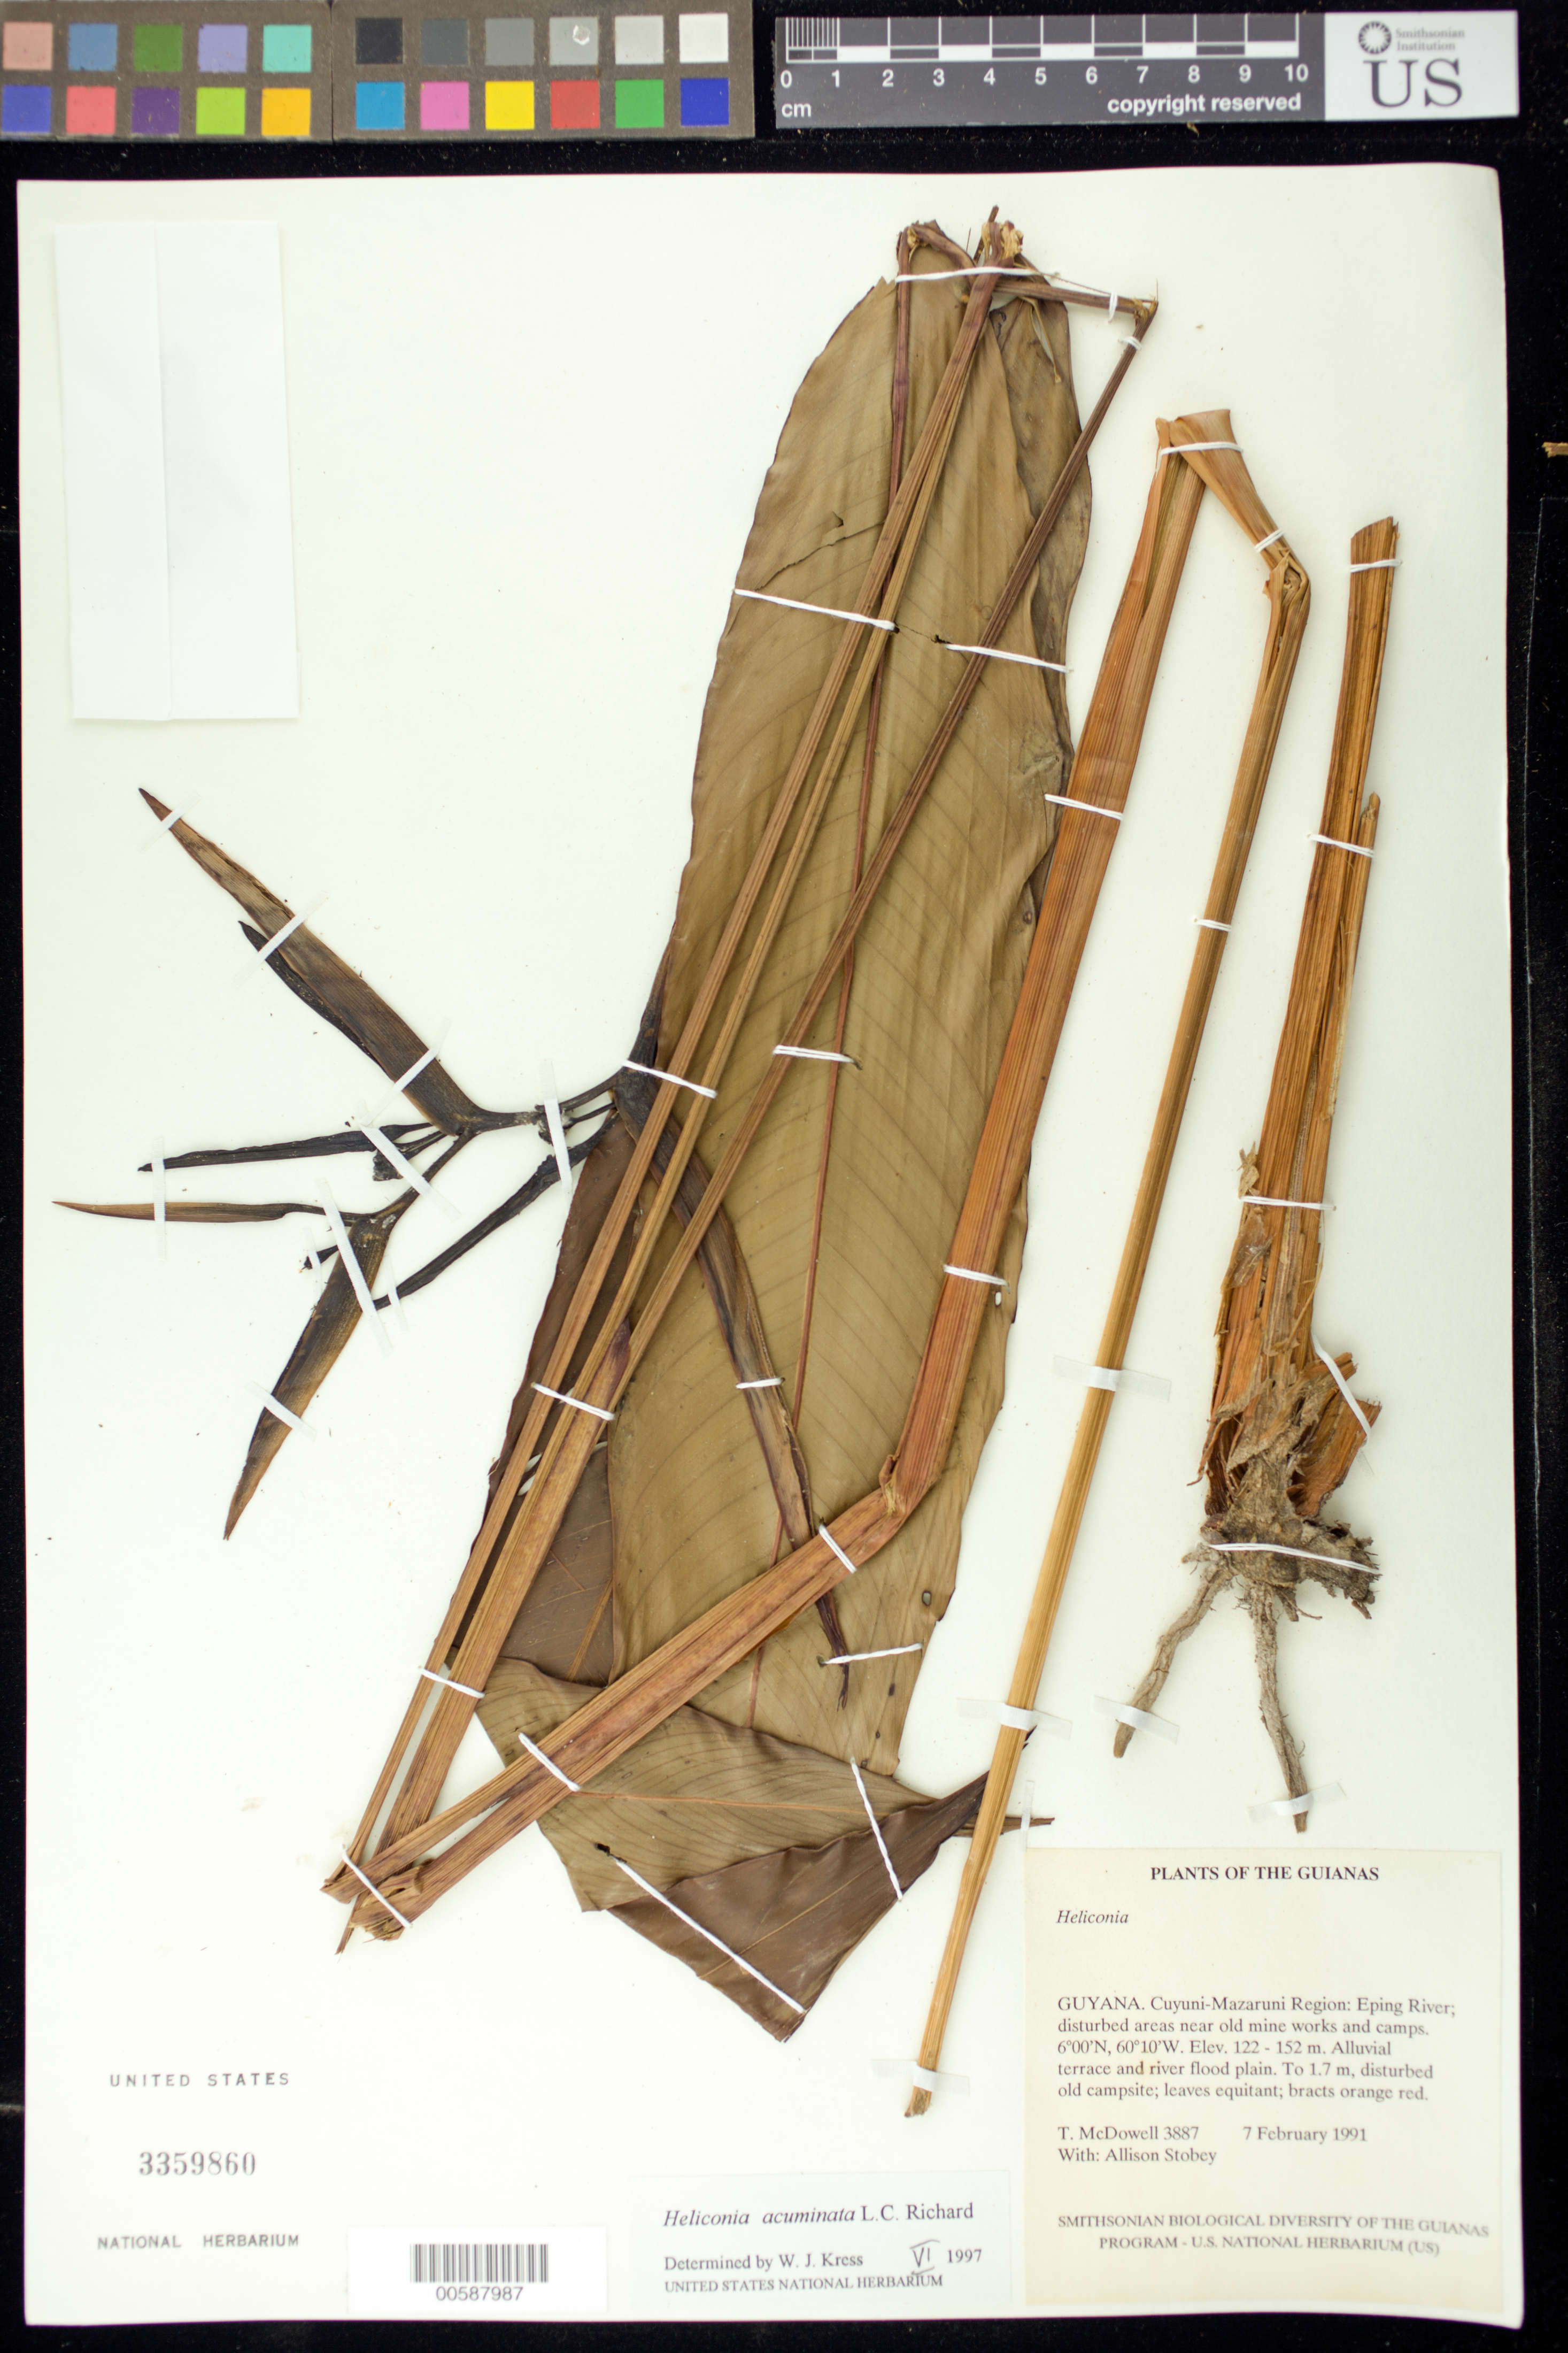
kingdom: Plantae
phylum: Tracheophyta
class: Liliopsida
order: Zingiberales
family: Heliconiaceae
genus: Heliconia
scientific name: Heliconia acuminata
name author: A. Rich.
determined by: Kress, W. J., (US), Smithsonian Institution - National Museum of Natural History (UNITED STATES)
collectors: T. McDowell & A. Stobey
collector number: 3887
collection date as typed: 7 February 1991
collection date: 1991-02-07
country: Guyana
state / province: Cuyuni-Mazaruni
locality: West Branch of Eping River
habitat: Disturbed areas near old mine works and camps. Alluvial terrace and river flood plain. Rocky gorge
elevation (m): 122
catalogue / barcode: US 3359860